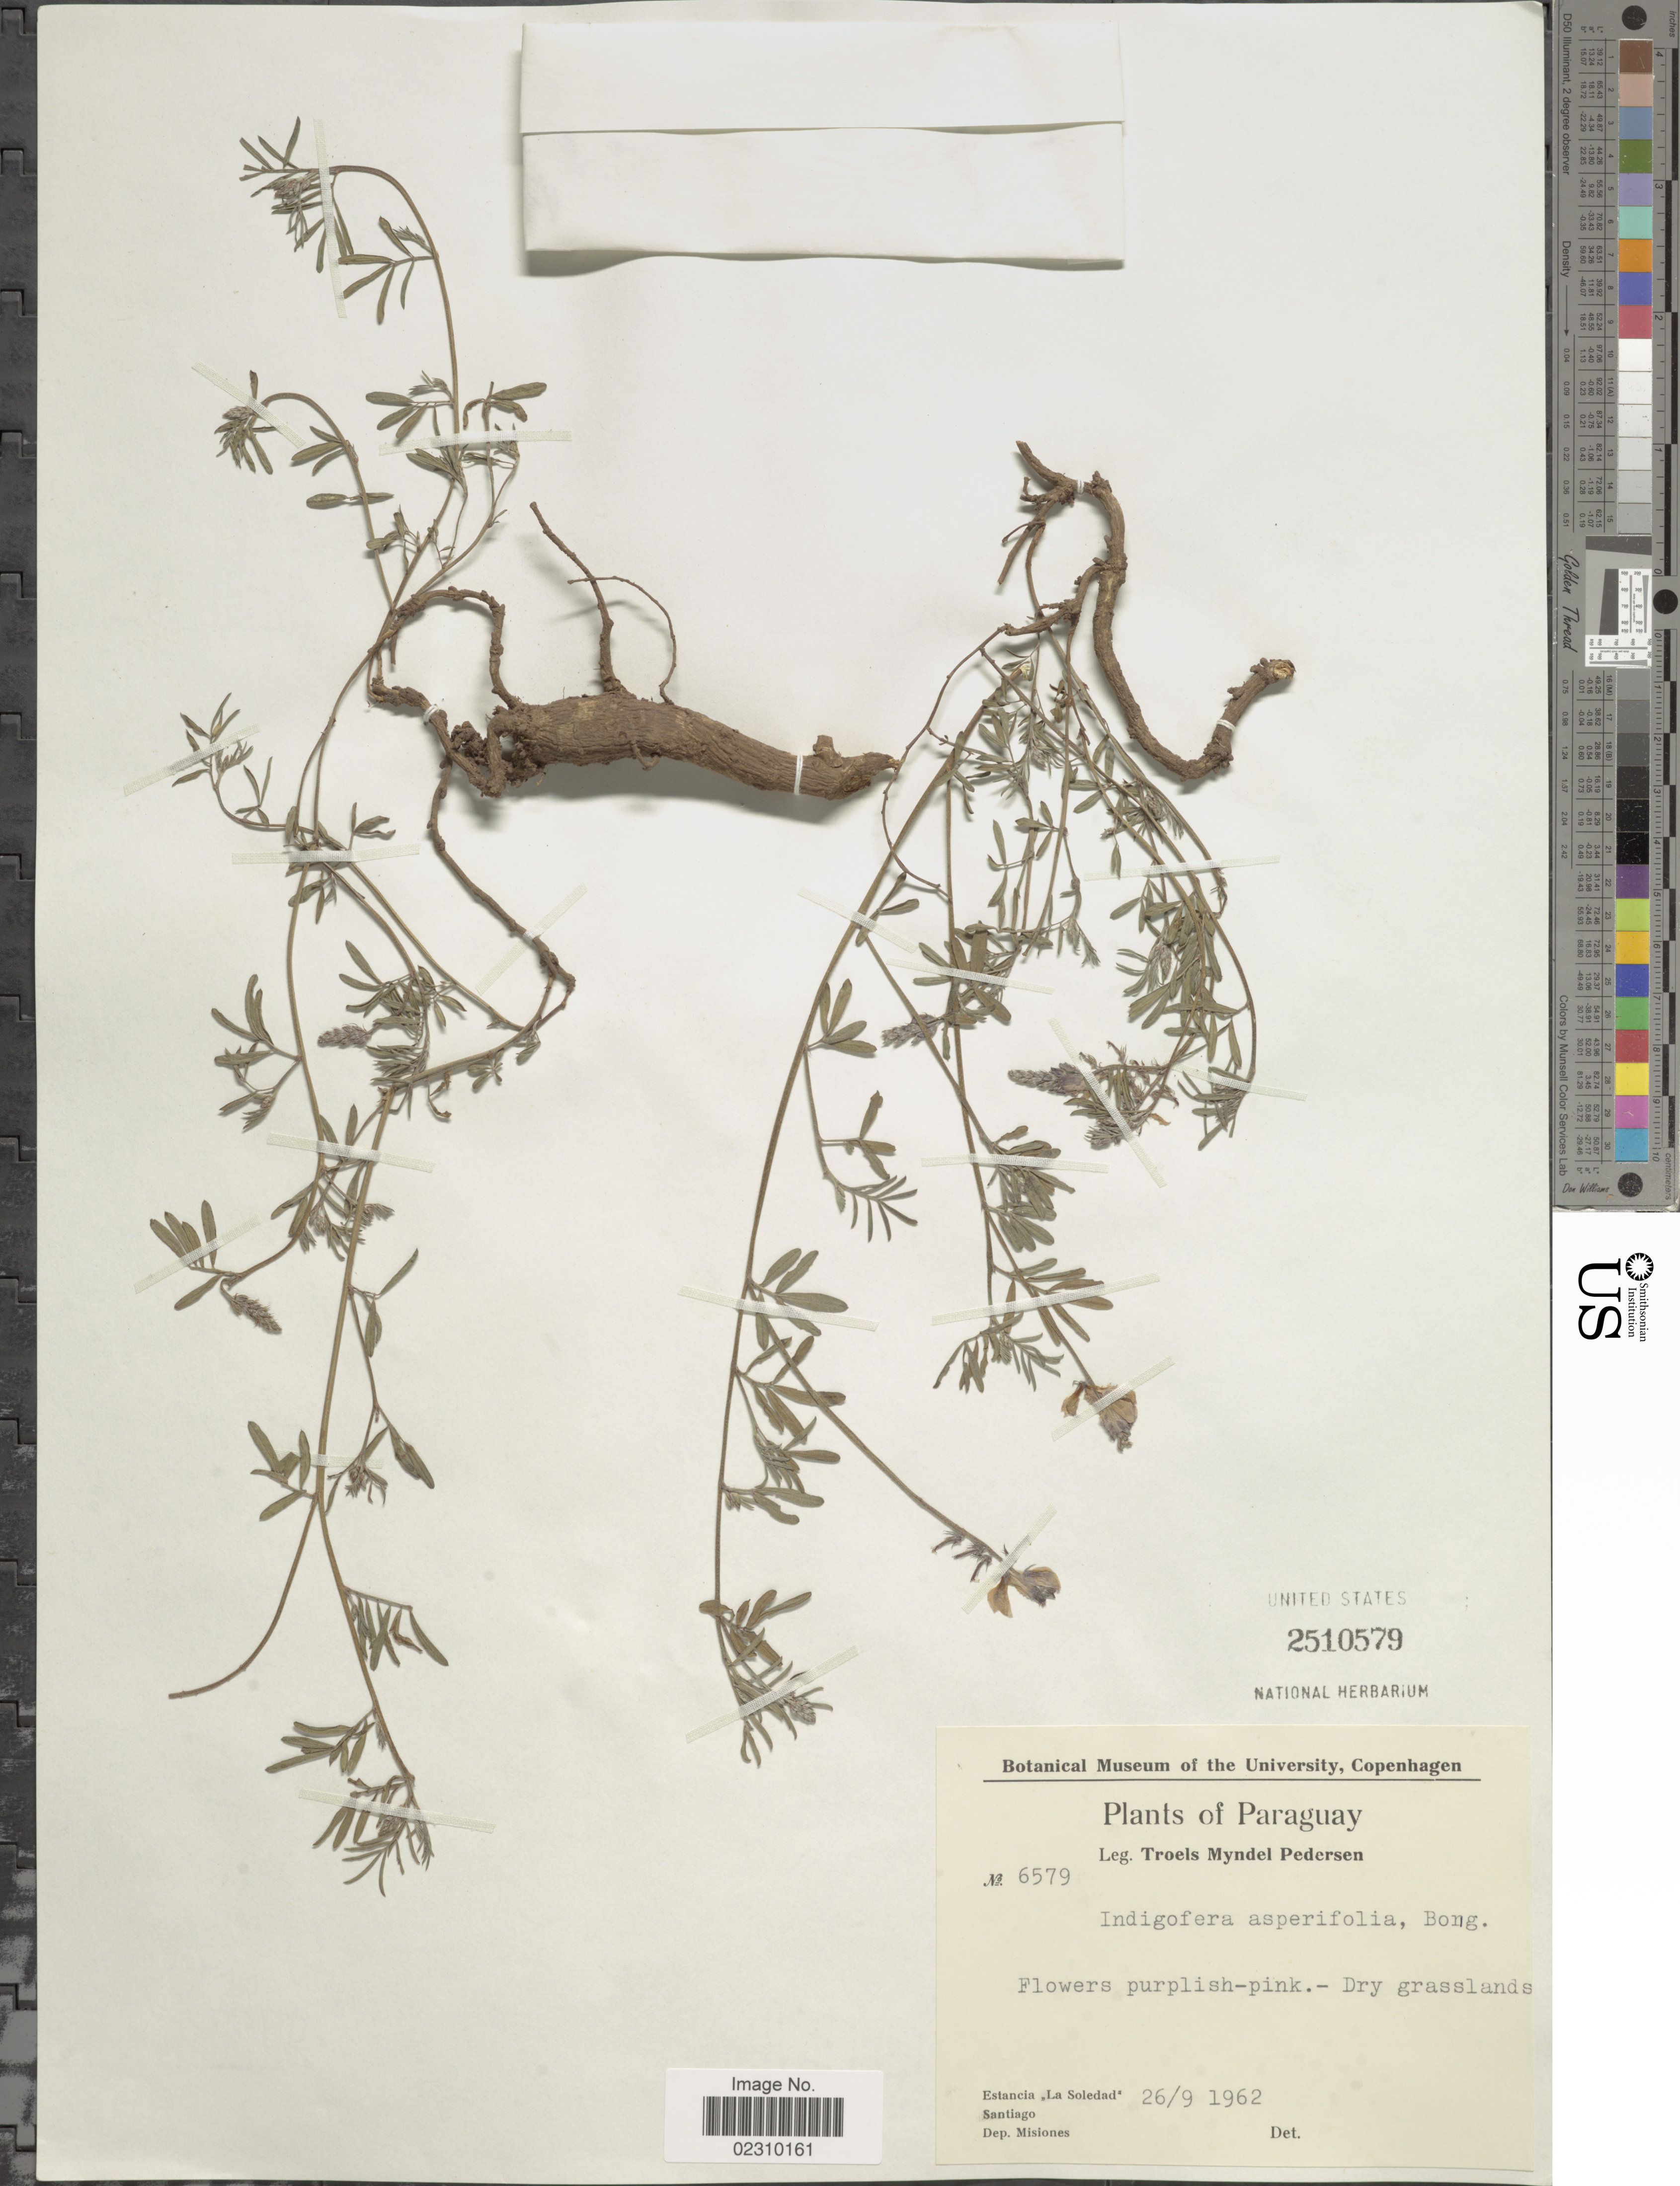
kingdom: Plantae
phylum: Tracheophyta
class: Magnoliopsida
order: Fabales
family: Fabaceae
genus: Indigofera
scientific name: Indigofera asperifolia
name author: Bong. ex Benth.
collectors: T. Pederson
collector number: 6579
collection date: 1962-09-26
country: Paraguay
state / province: Misiones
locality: Paraguay, Estancia La Soledad Santiago, Dep. Misiones.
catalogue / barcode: US 2510579